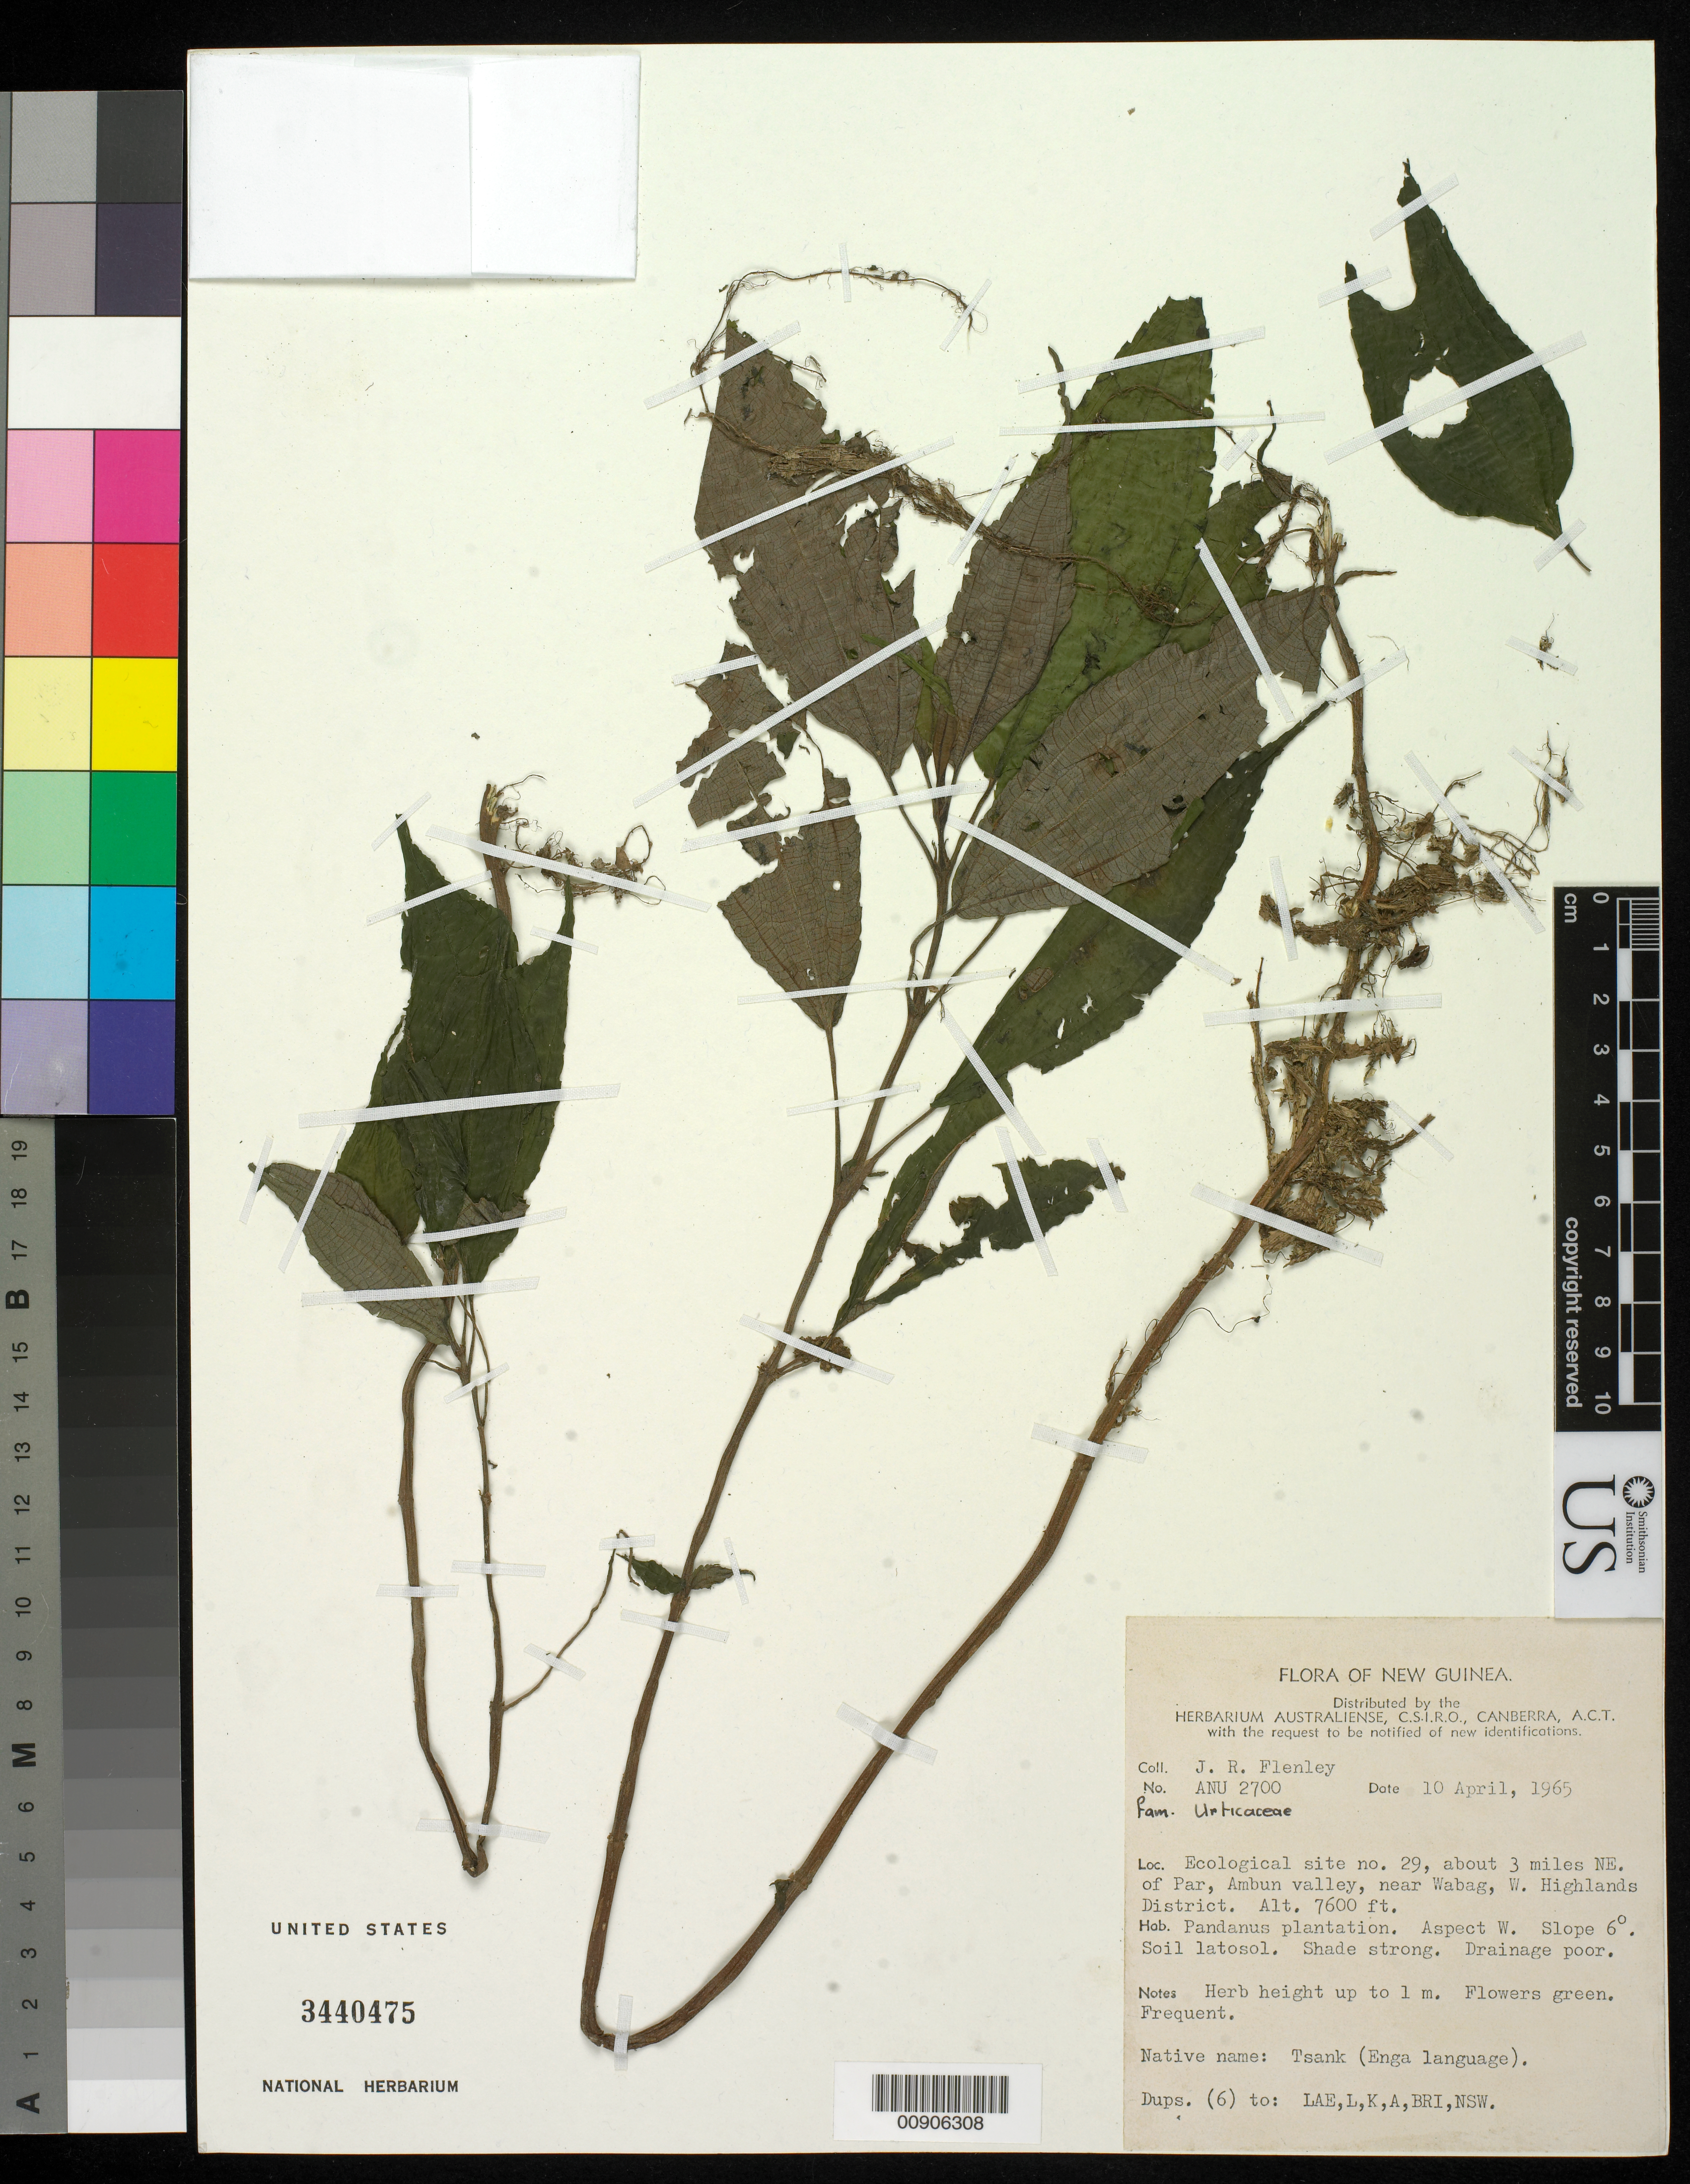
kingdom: Plantae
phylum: Tracheophyta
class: Magnoliopsida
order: Rosales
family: Urticaceae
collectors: J. Flenley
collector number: ANU 2700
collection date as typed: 10 Apr 1965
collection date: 1965-04-10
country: Papua New Guinea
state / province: Enga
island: New Guinea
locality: Ecological site no 29 about 3 mi NE of Par, ambun veley, near Wabag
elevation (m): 2316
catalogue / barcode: US 3440475